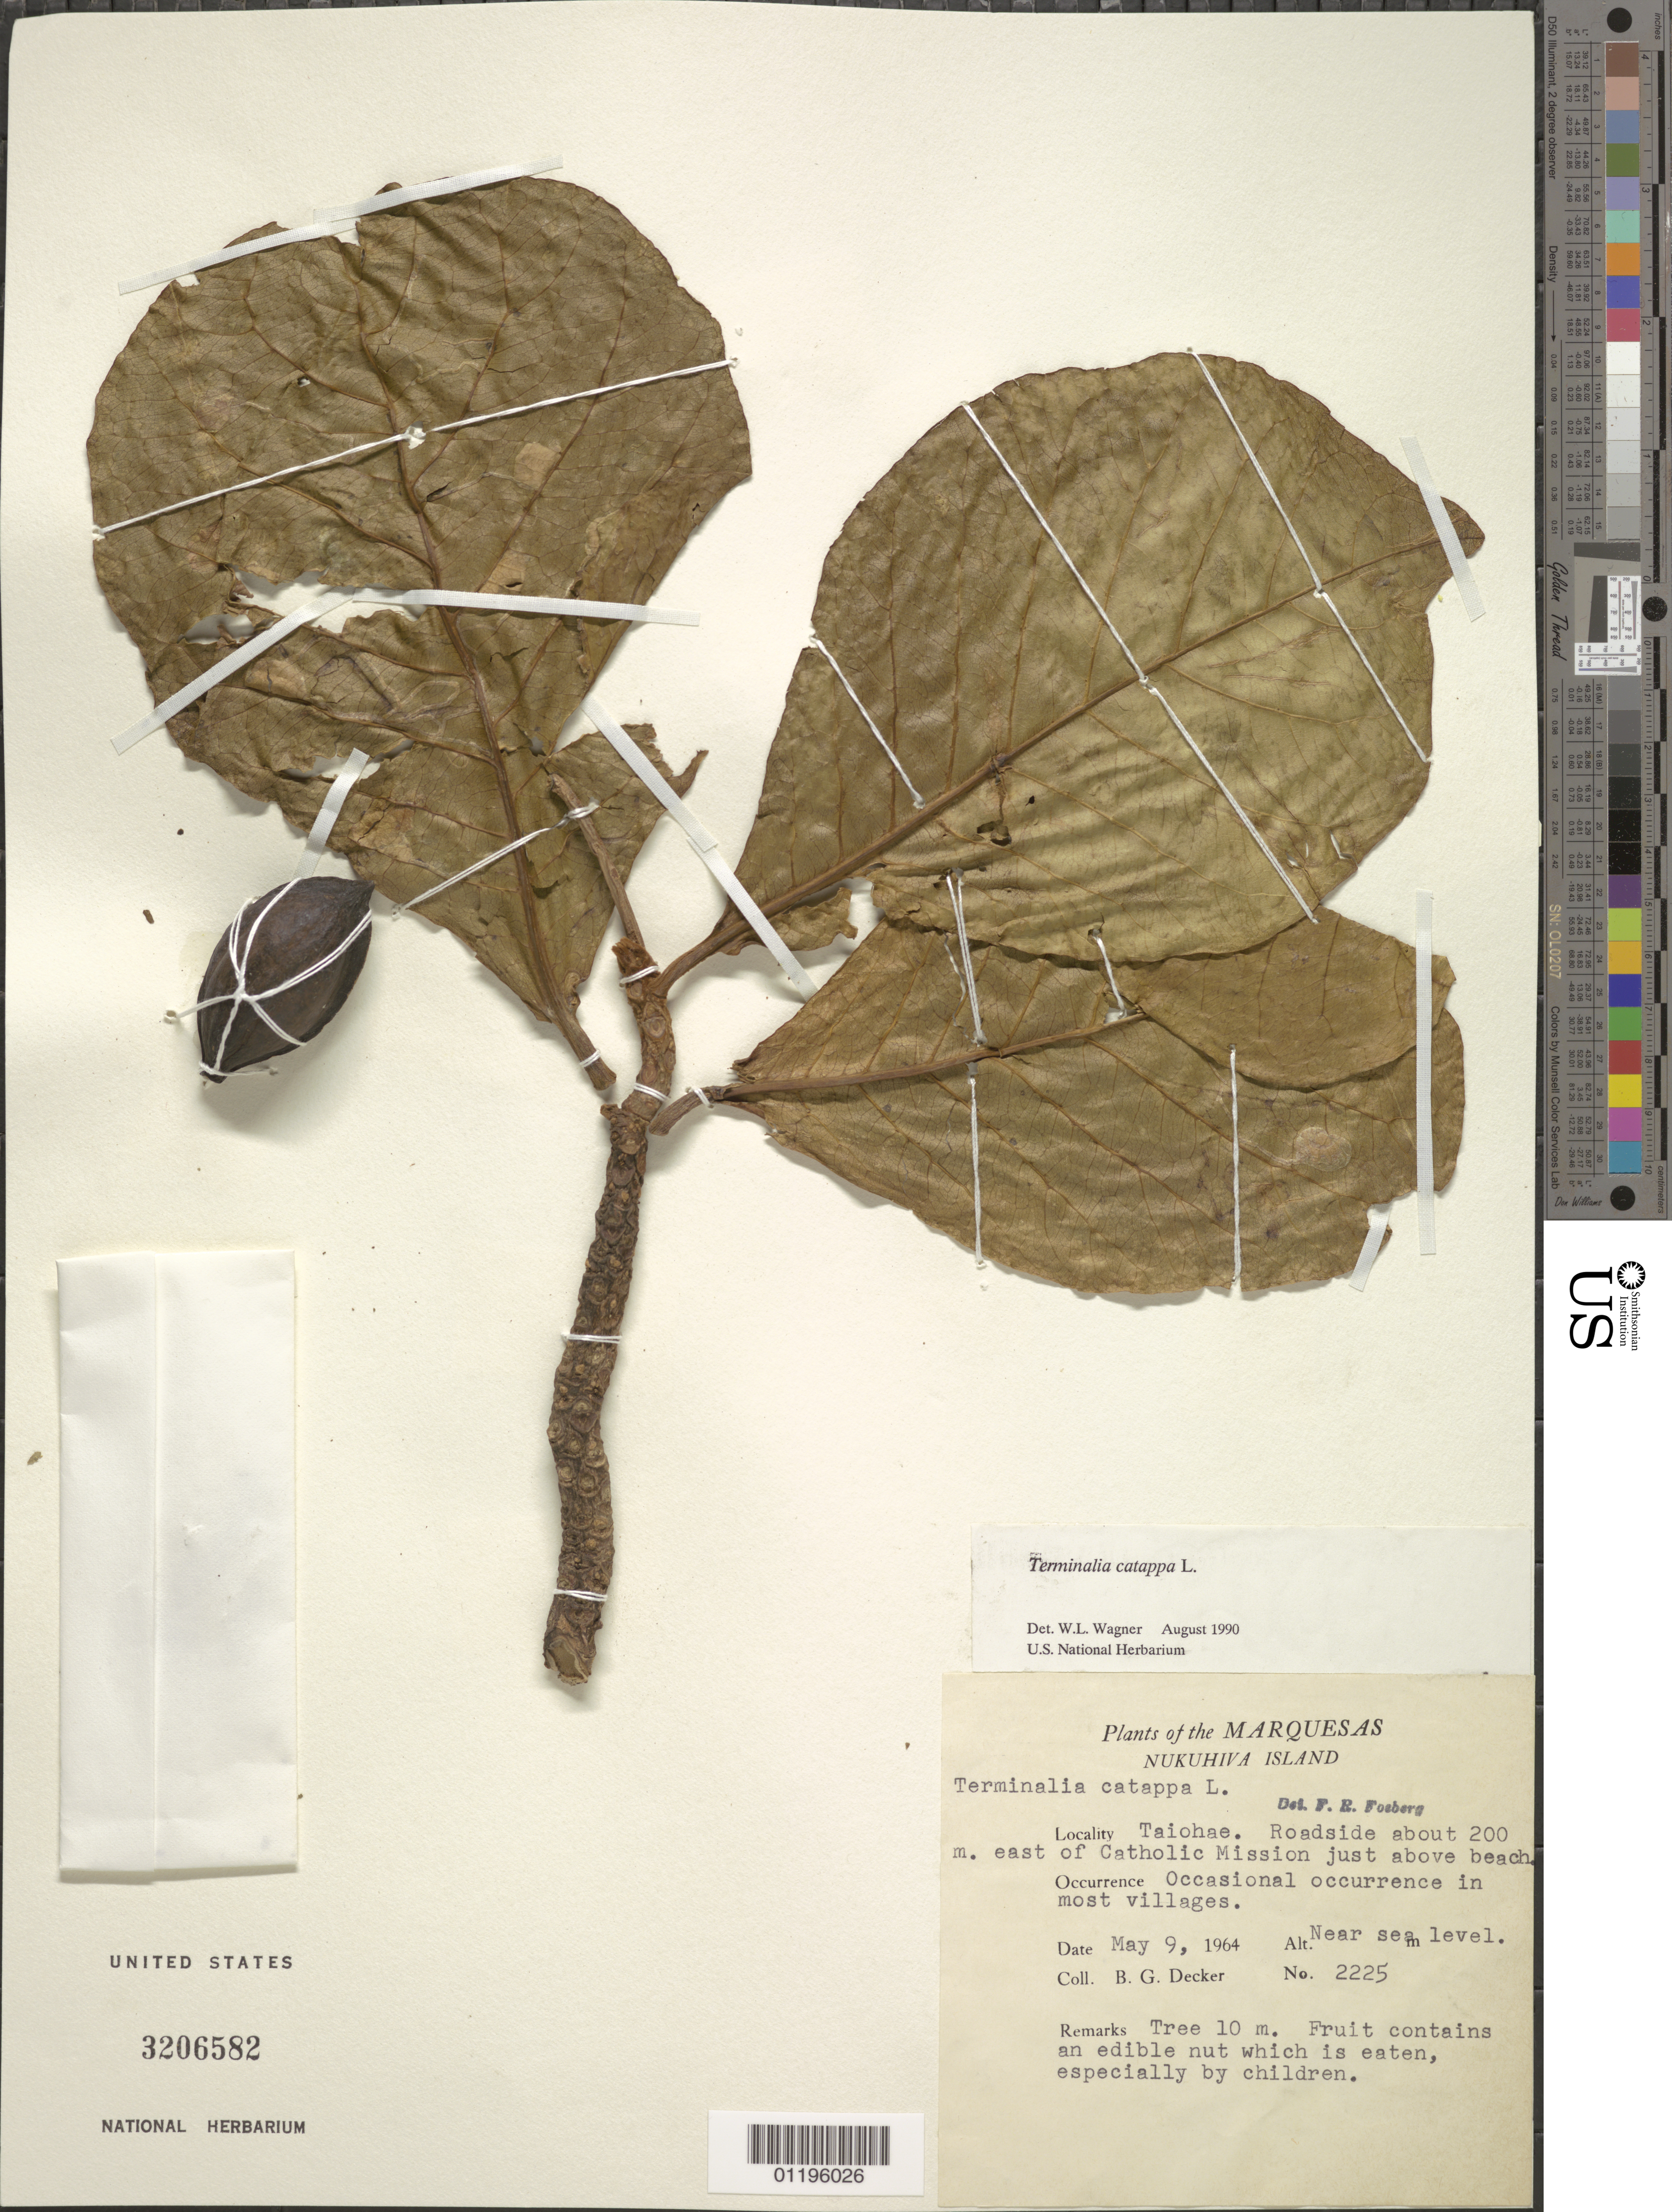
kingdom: Plantae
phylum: Tracheophyta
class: Magnoliopsida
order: Myrtales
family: Combretaceae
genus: Terminalia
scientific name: Terminalia catappa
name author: L.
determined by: Wagner, W. L., (BOT), Smithsonian Institution - National Museum of Natural History (UNITED STATES)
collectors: B. G. Decker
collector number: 2225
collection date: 1964-05-09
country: French Polynesia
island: Nuku Hiva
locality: Taiohae, roadside 200 m E of Catholic Mission, just above beach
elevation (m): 0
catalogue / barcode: US 3206582